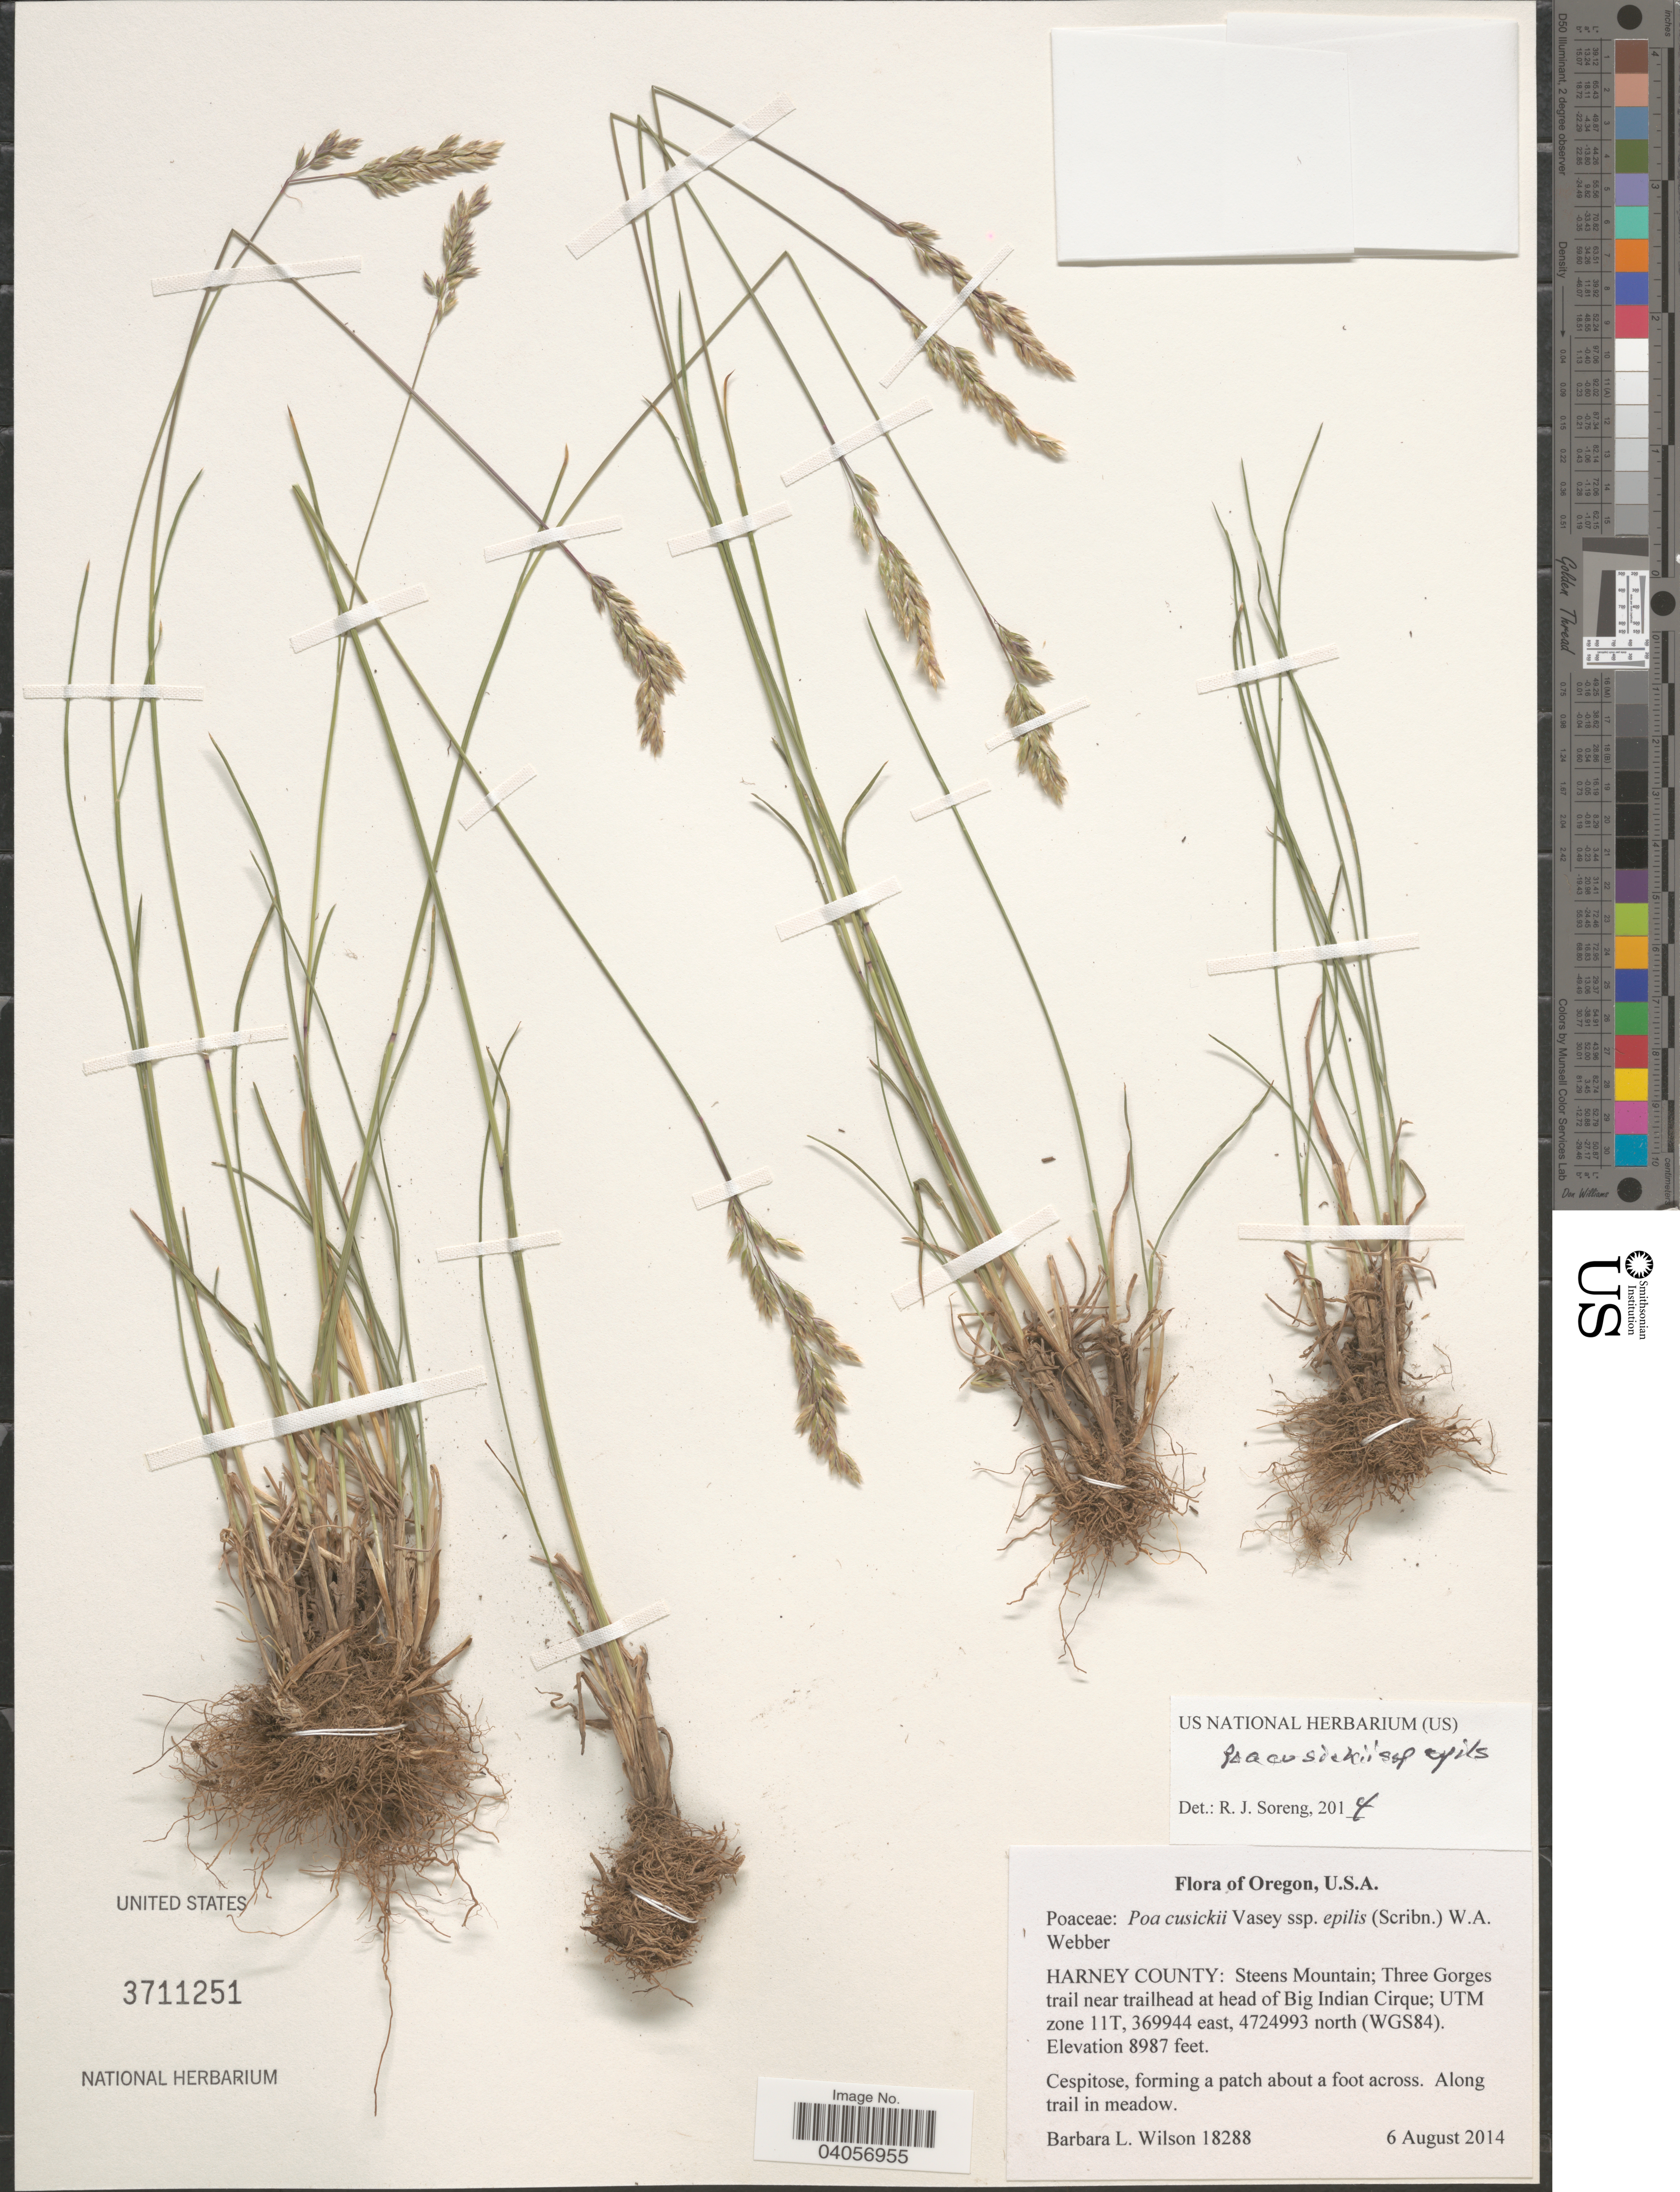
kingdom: Plantae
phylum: Tracheophyta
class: Liliopsida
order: Poales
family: Poaceae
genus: Poa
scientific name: Poa cusickii subsp. epilis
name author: (Scribn.) W.A. Weber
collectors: B. L. Wilson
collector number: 18288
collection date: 2014-08-06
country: United States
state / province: Oregon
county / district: Harney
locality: Harney County: Steens Mountain; Three Gorges trail near trailhead at head of Big Indian Cirque; UTM zone 11T (WGS84).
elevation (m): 2739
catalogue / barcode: US 3711251